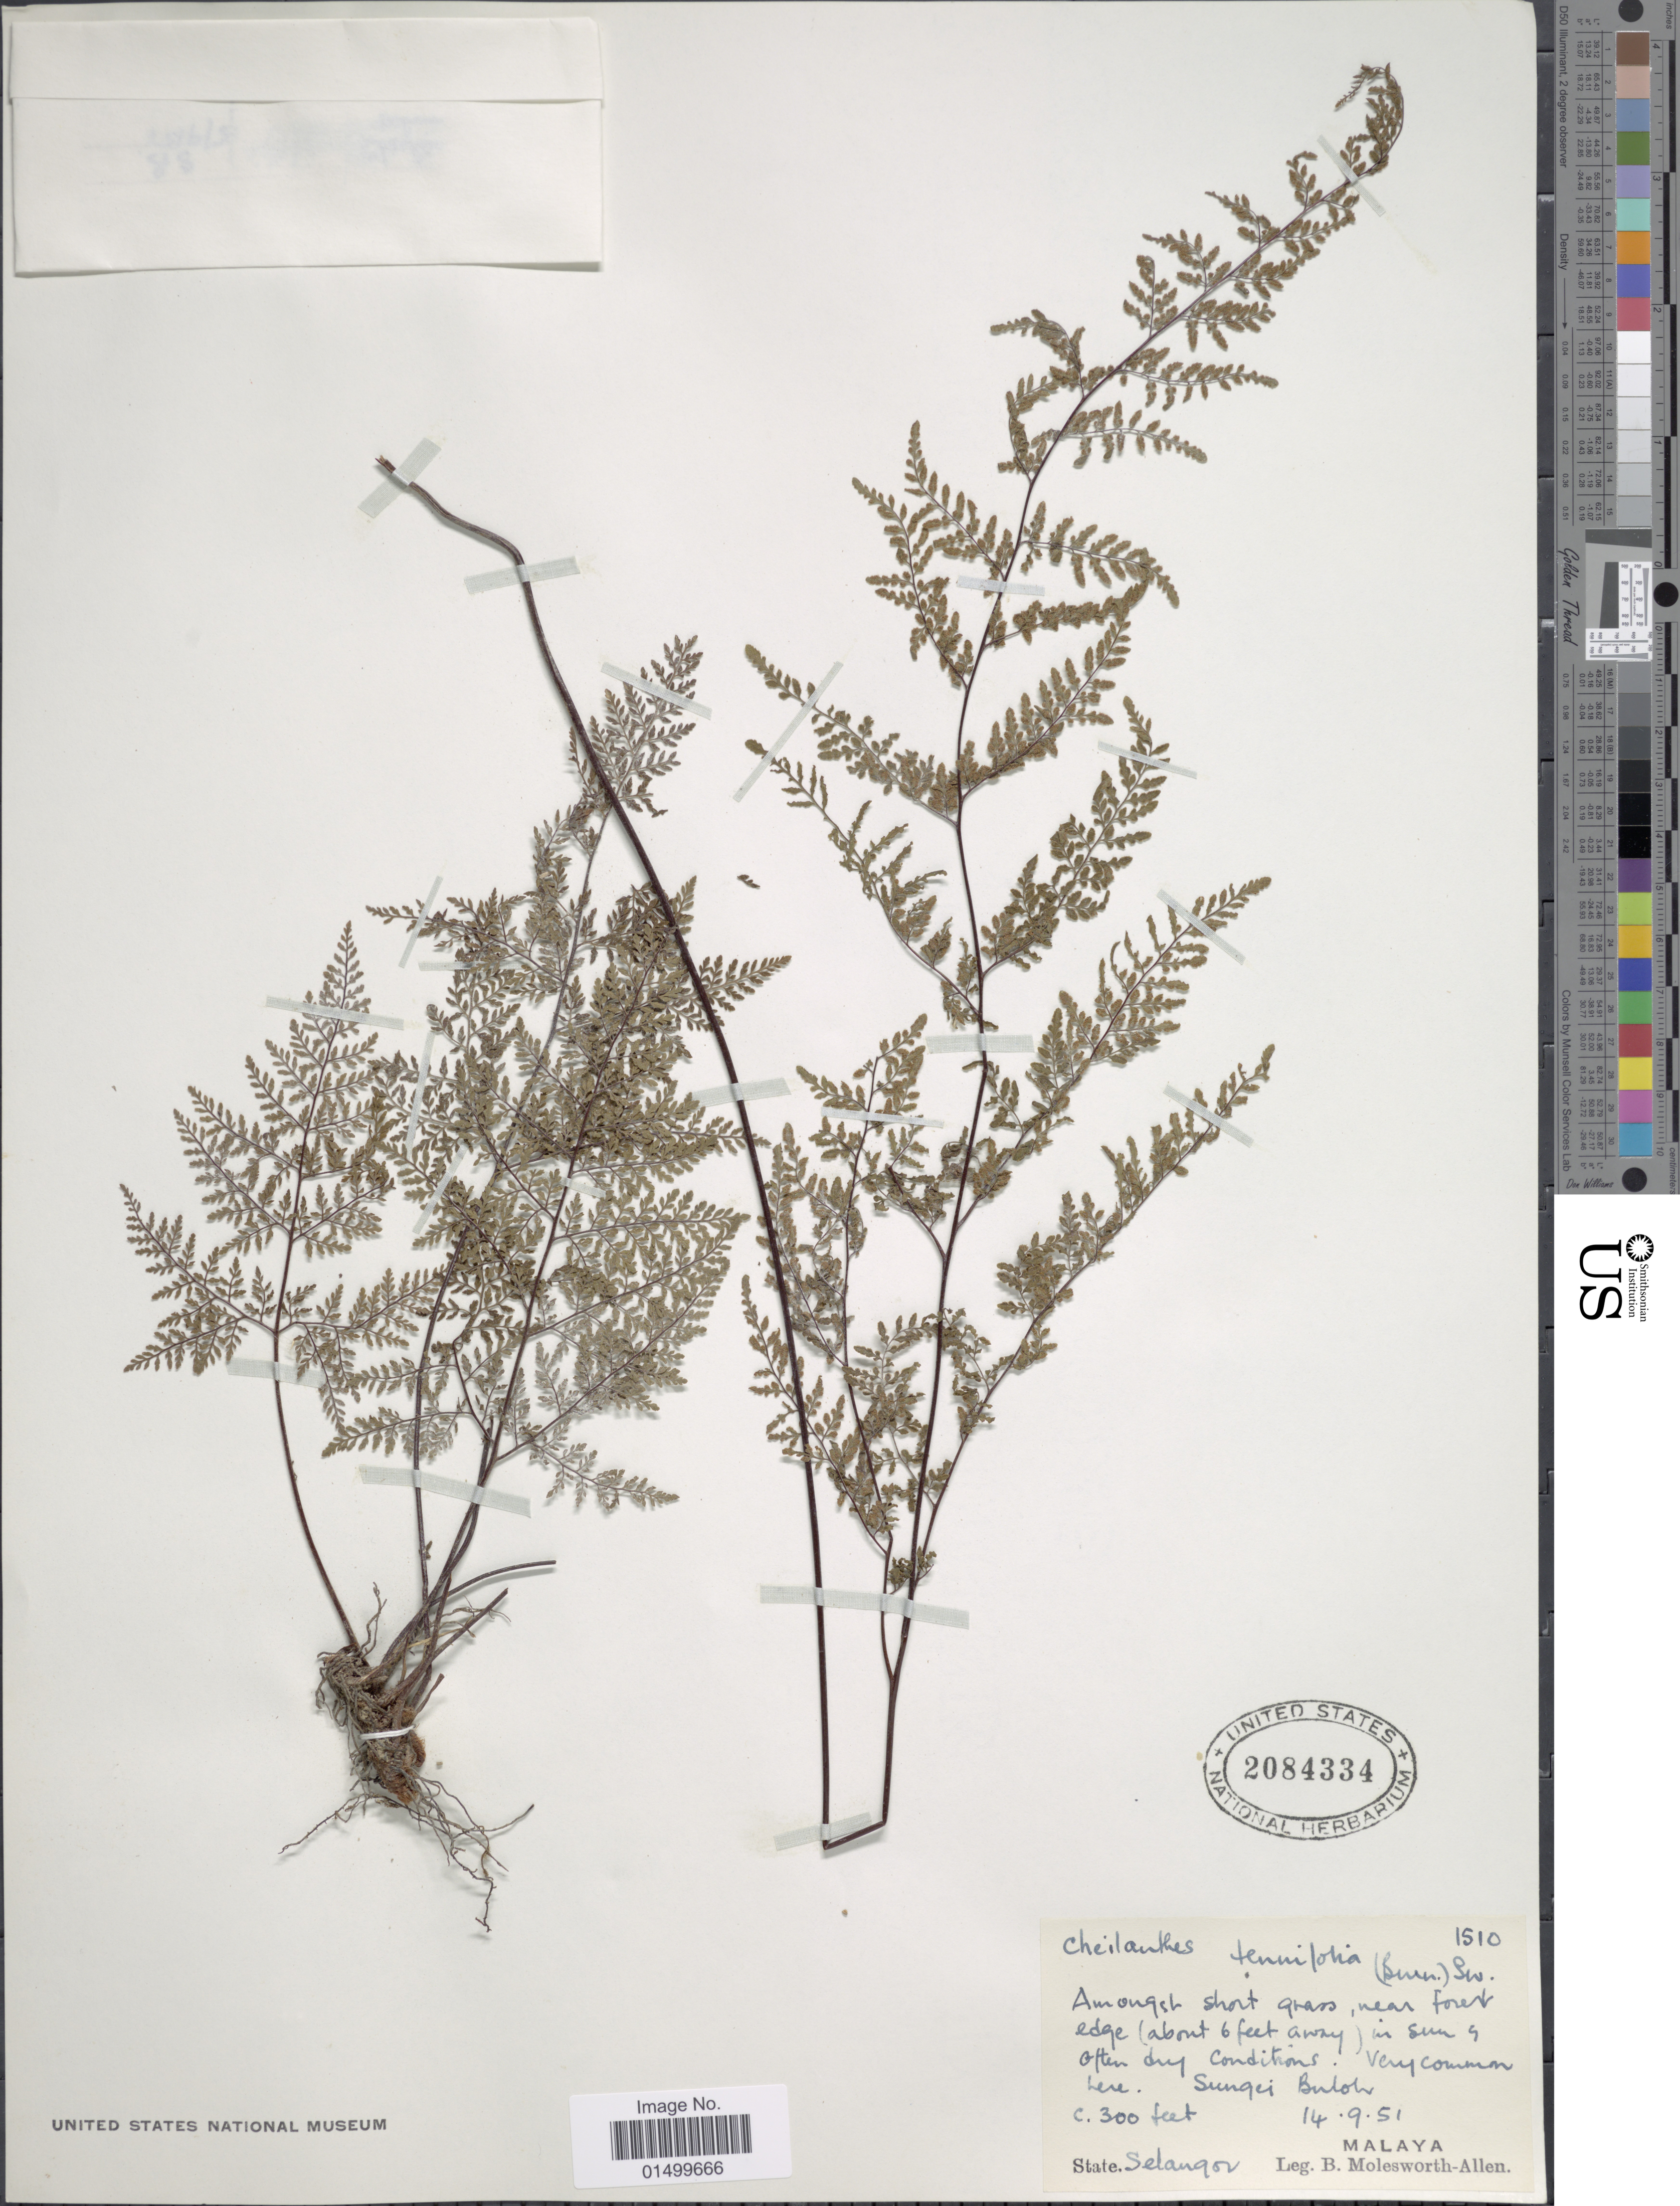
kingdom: Plantae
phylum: Tracheophyta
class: Polypodiopsida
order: Polypodiales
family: Pteridaceae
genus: Cheilanthes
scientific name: Cheilanthes tenuifolia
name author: (Burm. f.) Sw.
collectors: B. E. G. Molesworth-Allen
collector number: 1510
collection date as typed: Transcribed d/m/y: 14/9/51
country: Malaysia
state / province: Selangor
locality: Sungei Budoh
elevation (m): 91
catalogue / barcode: US 2084334